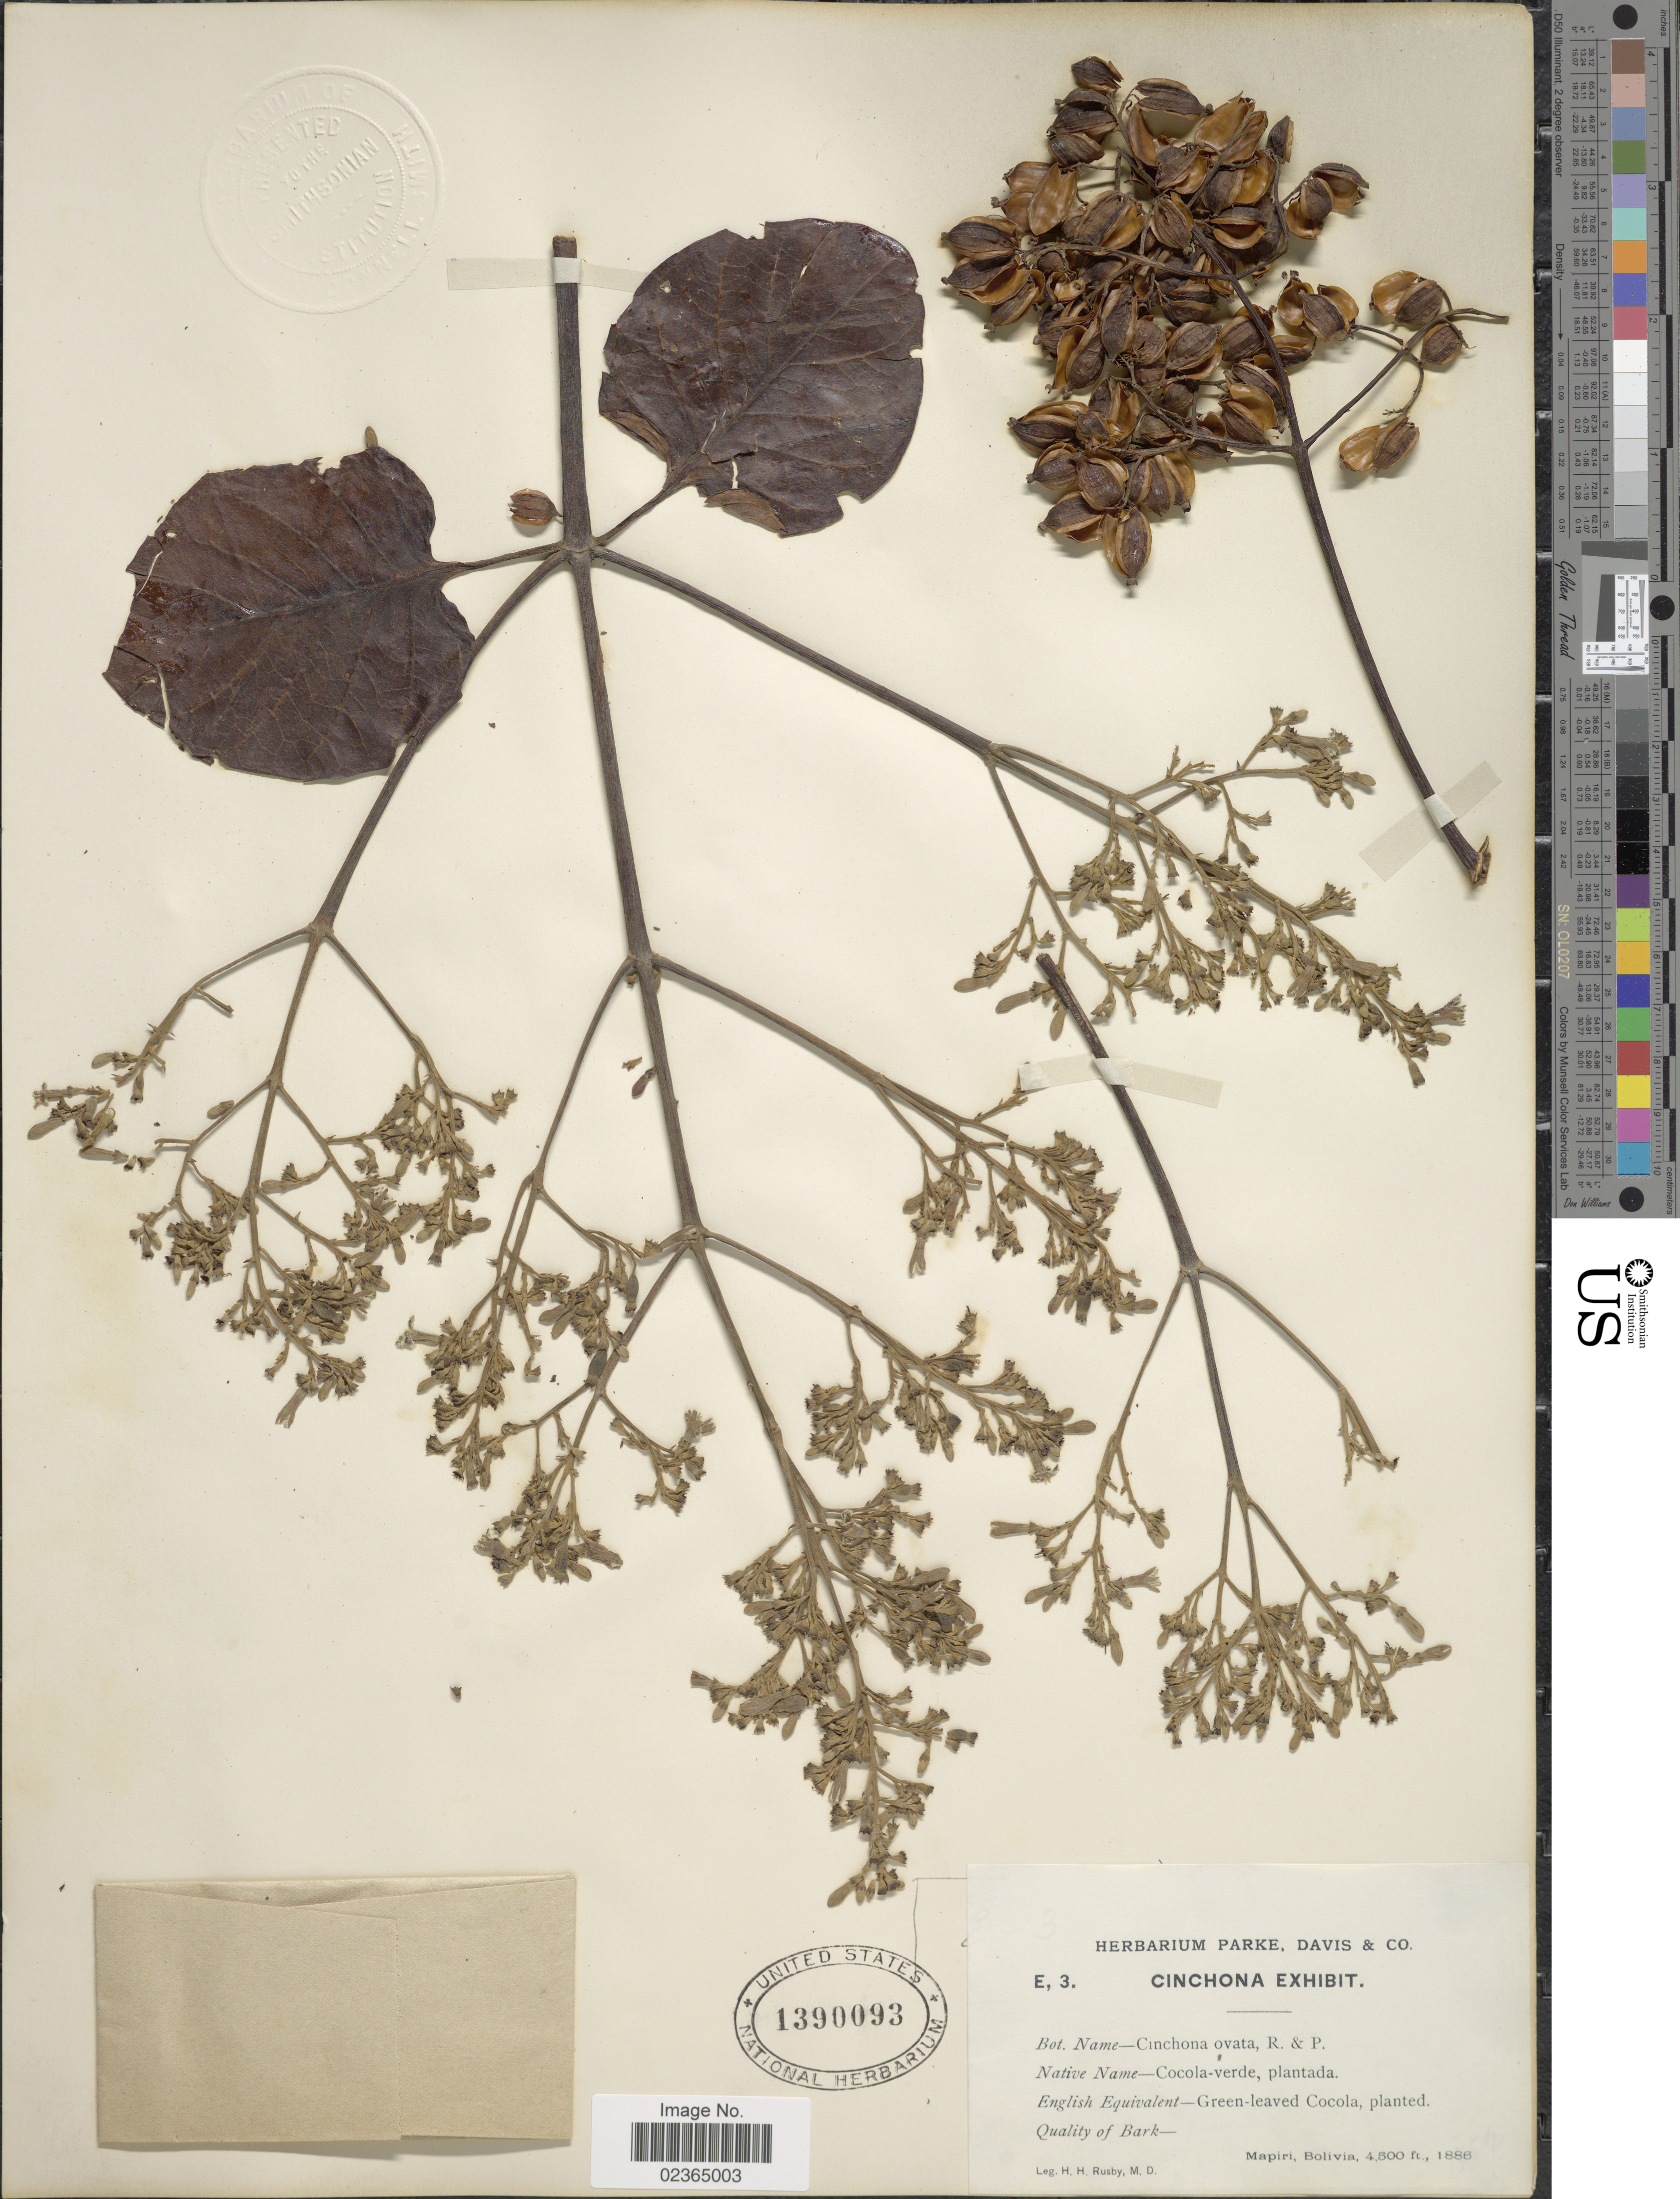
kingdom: Plantae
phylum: Tracheophyta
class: Magnoliopsida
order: Gentianales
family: Rubiaceae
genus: Cinchona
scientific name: Cinchona pubescens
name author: Vahl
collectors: H. H. Rusby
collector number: E, 3.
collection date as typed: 1886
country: Bolivia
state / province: La Páz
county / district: Larecaja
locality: Mapiri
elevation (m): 1372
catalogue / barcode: US 1390093